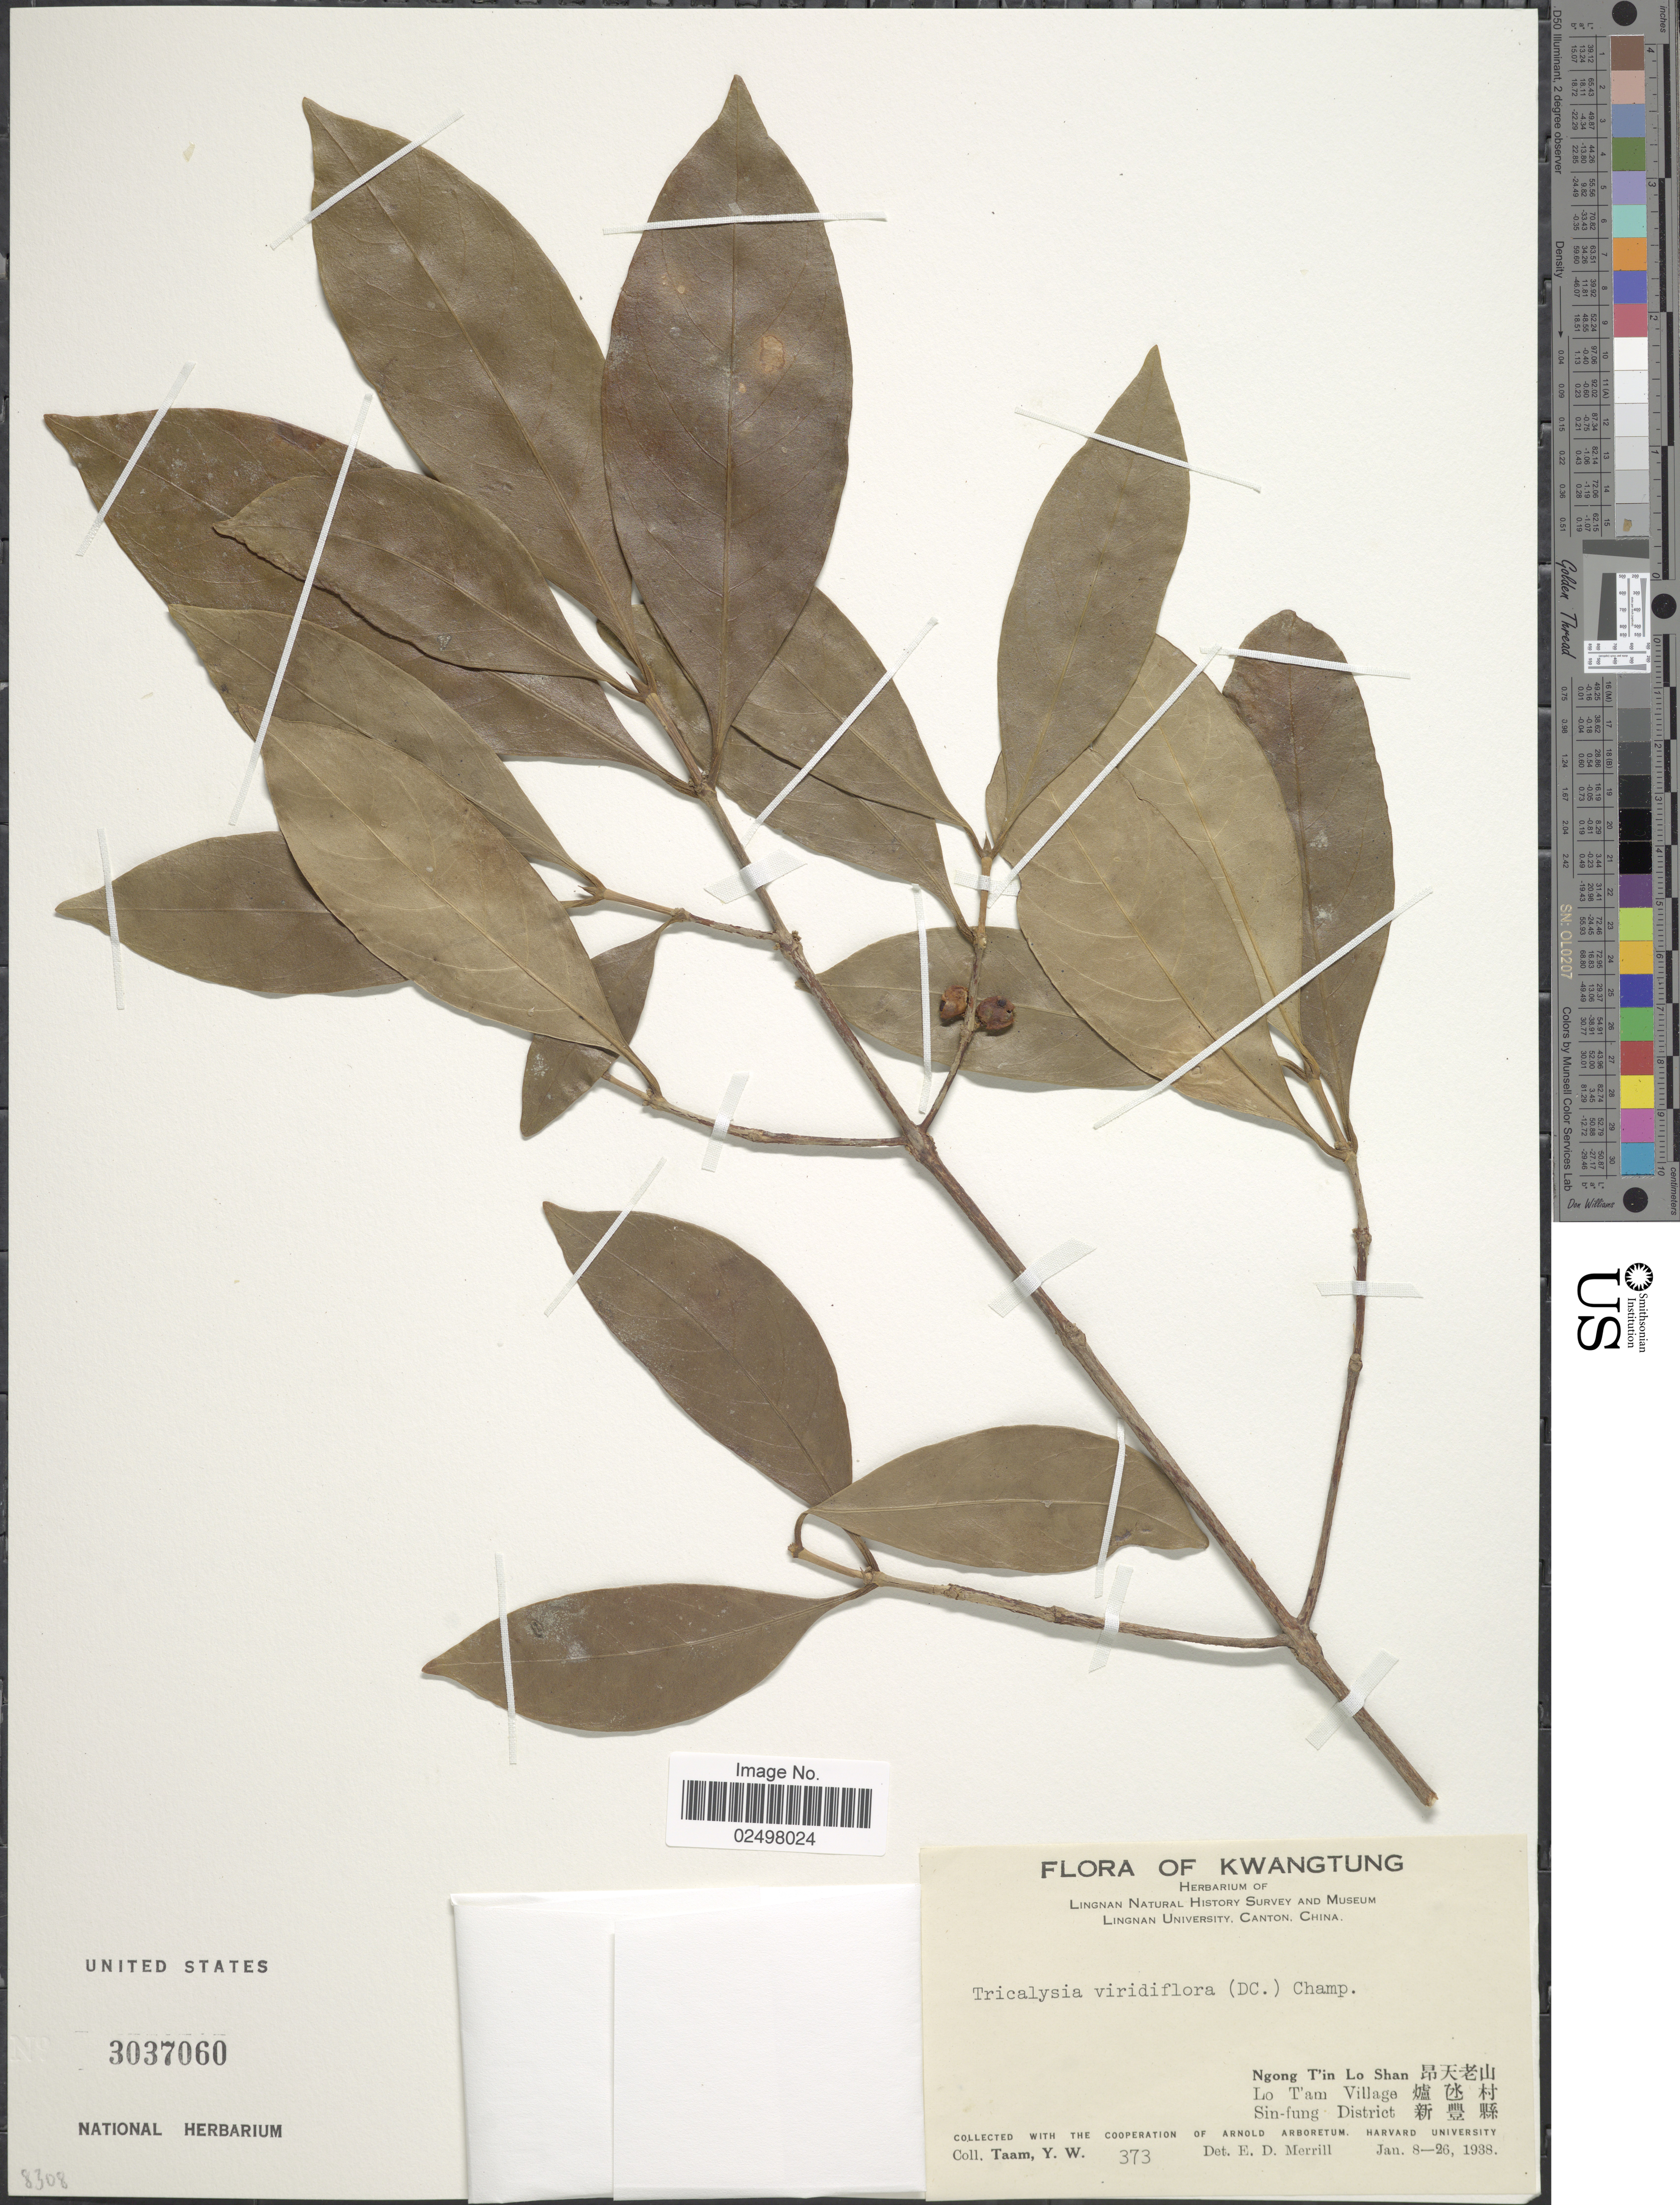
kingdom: Plantae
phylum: Tracheophyta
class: Magnoliopsida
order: Gentianales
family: Rubiaceae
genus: Tricalysia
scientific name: Tricalysia dubia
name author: (Lindl.) Ohwi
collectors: Y. W. Taam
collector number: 373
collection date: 1938-01-08/1938-01-26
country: China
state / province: Guangdong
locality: Kwangtung, Ngong T'in Lo Shan, Lo T'am Village, Sin-fung District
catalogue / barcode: US 3037060